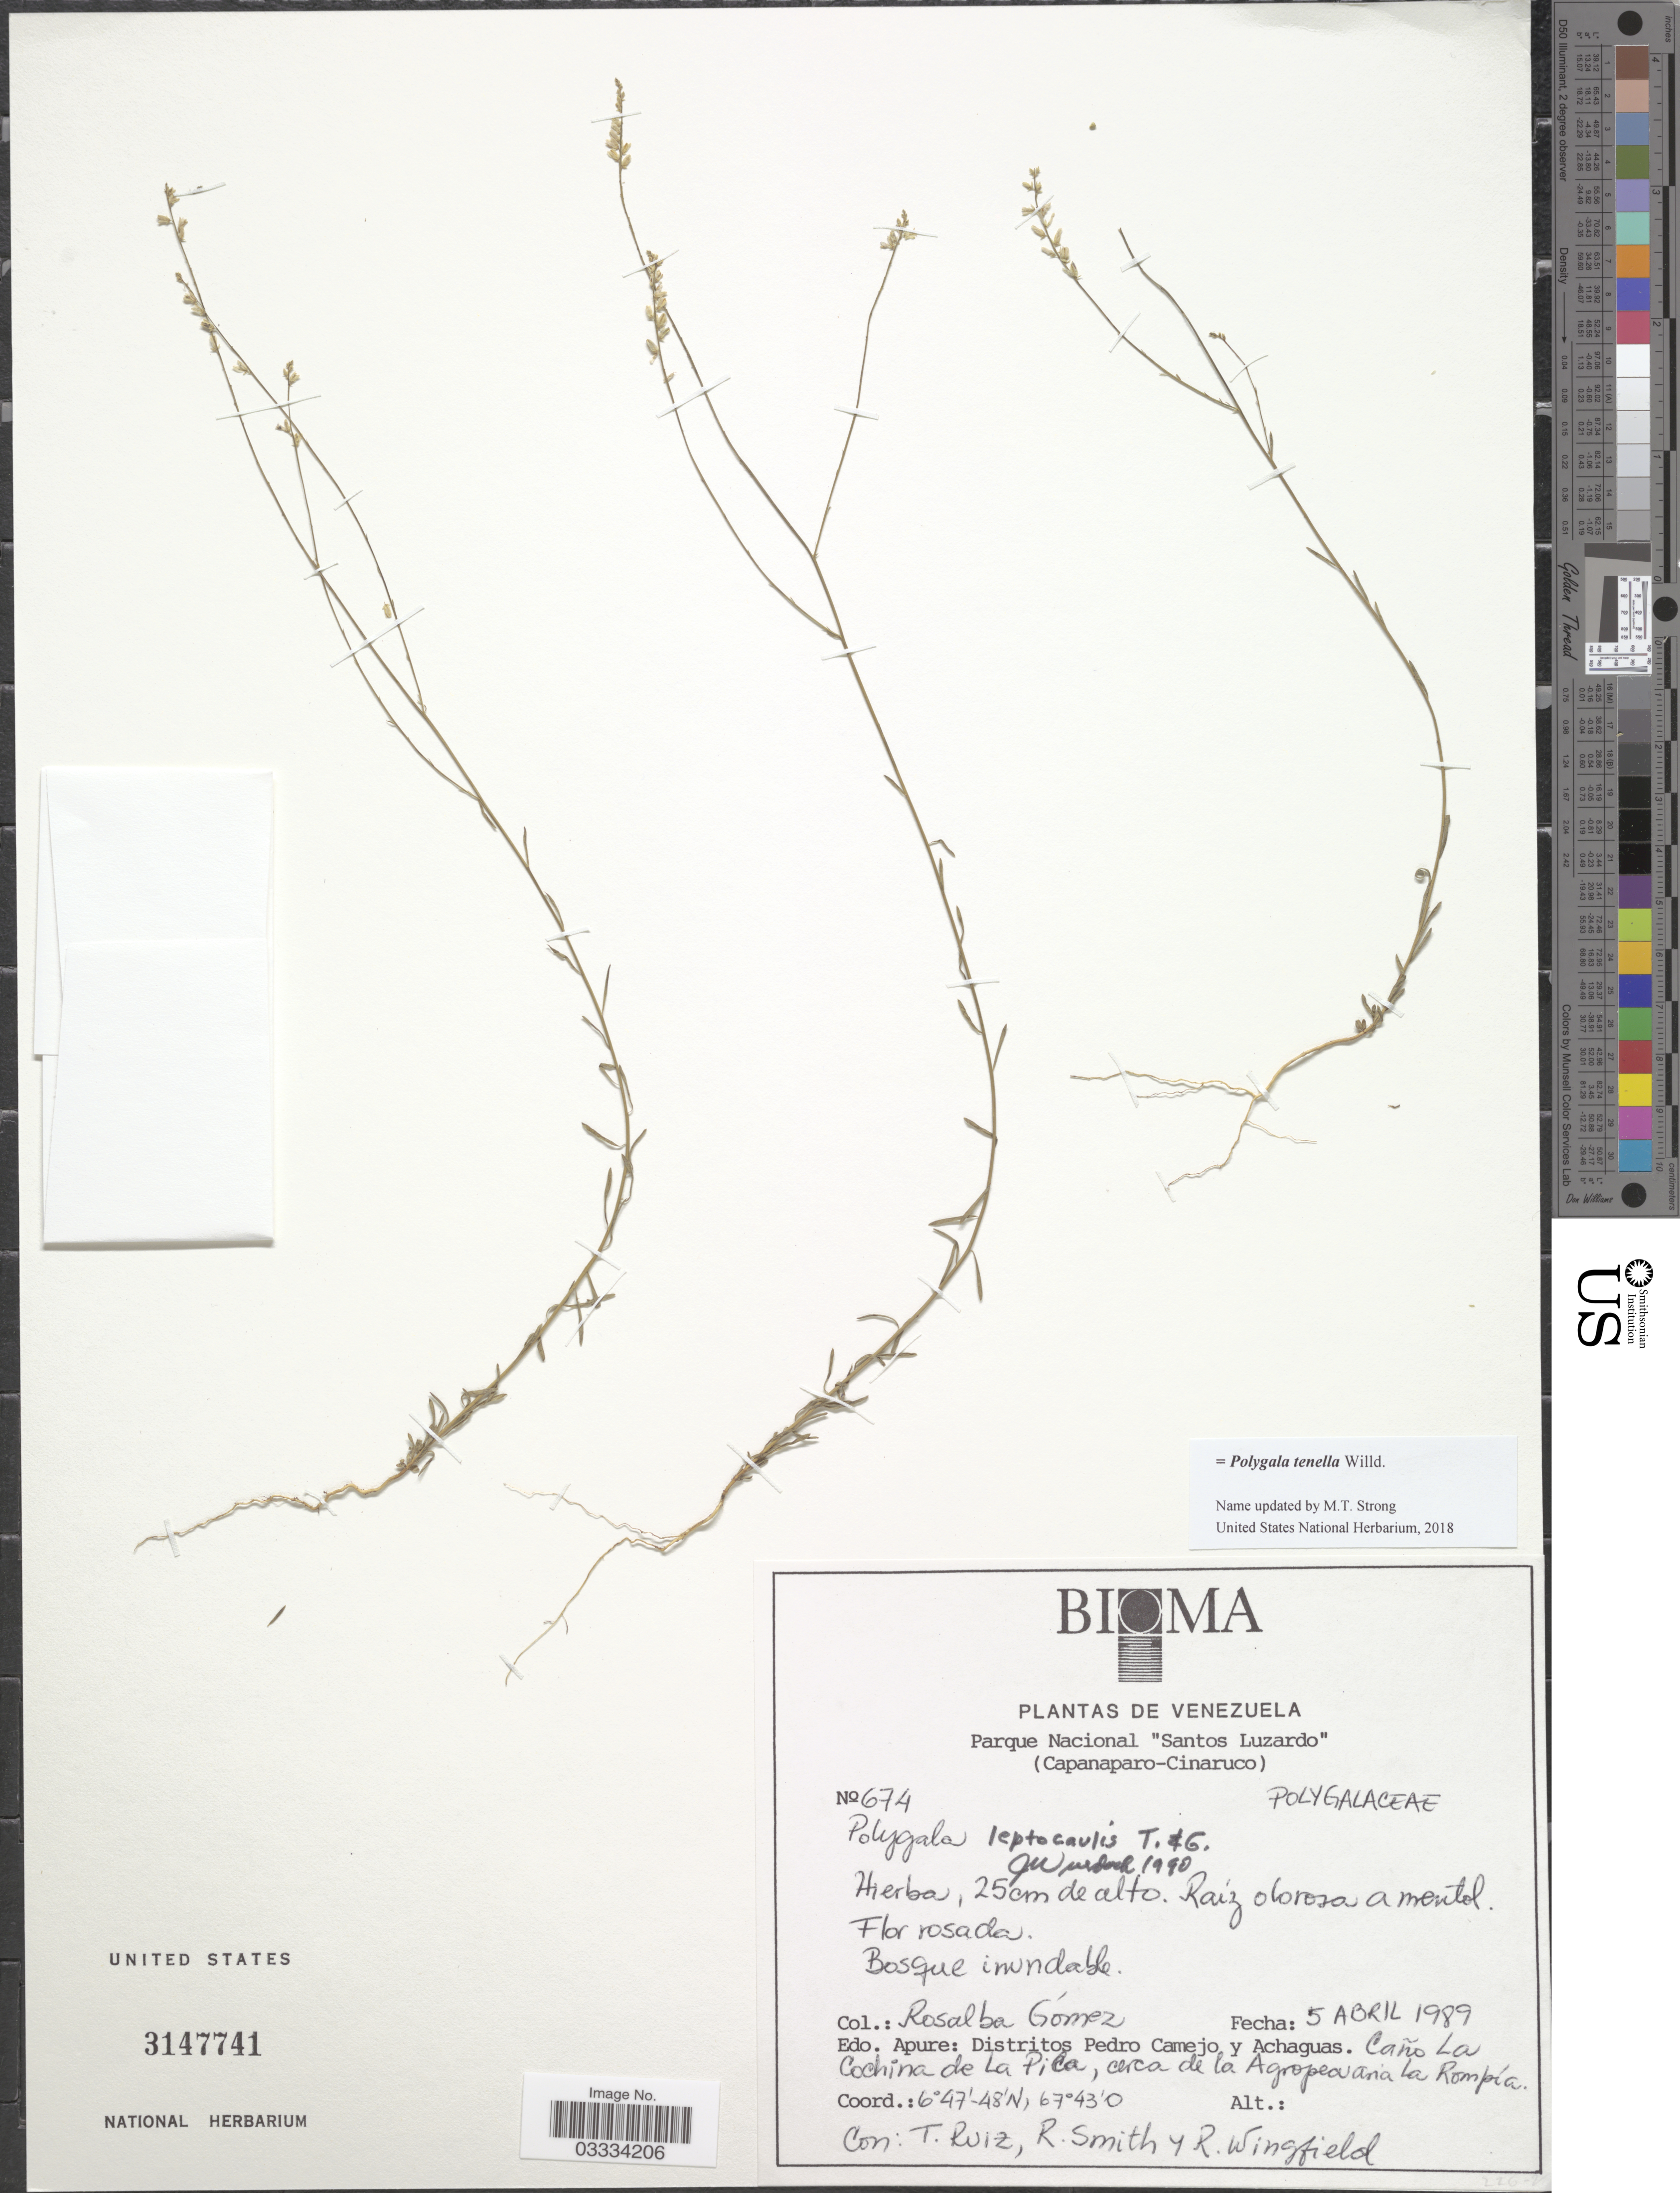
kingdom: Plantae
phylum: Tracheophyta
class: Magnoliopsida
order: Fabales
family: Polygalaceae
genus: Polygala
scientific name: Polygala tenella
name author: Willd.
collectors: R. Gómez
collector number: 674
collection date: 1989-04-05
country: Venezuela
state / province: Apure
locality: Distritos Pedro Camejo y Achaguas. Caño La Cochina de la Pica, cerca de la Agropecuaria La Rompía.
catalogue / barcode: US 3147741